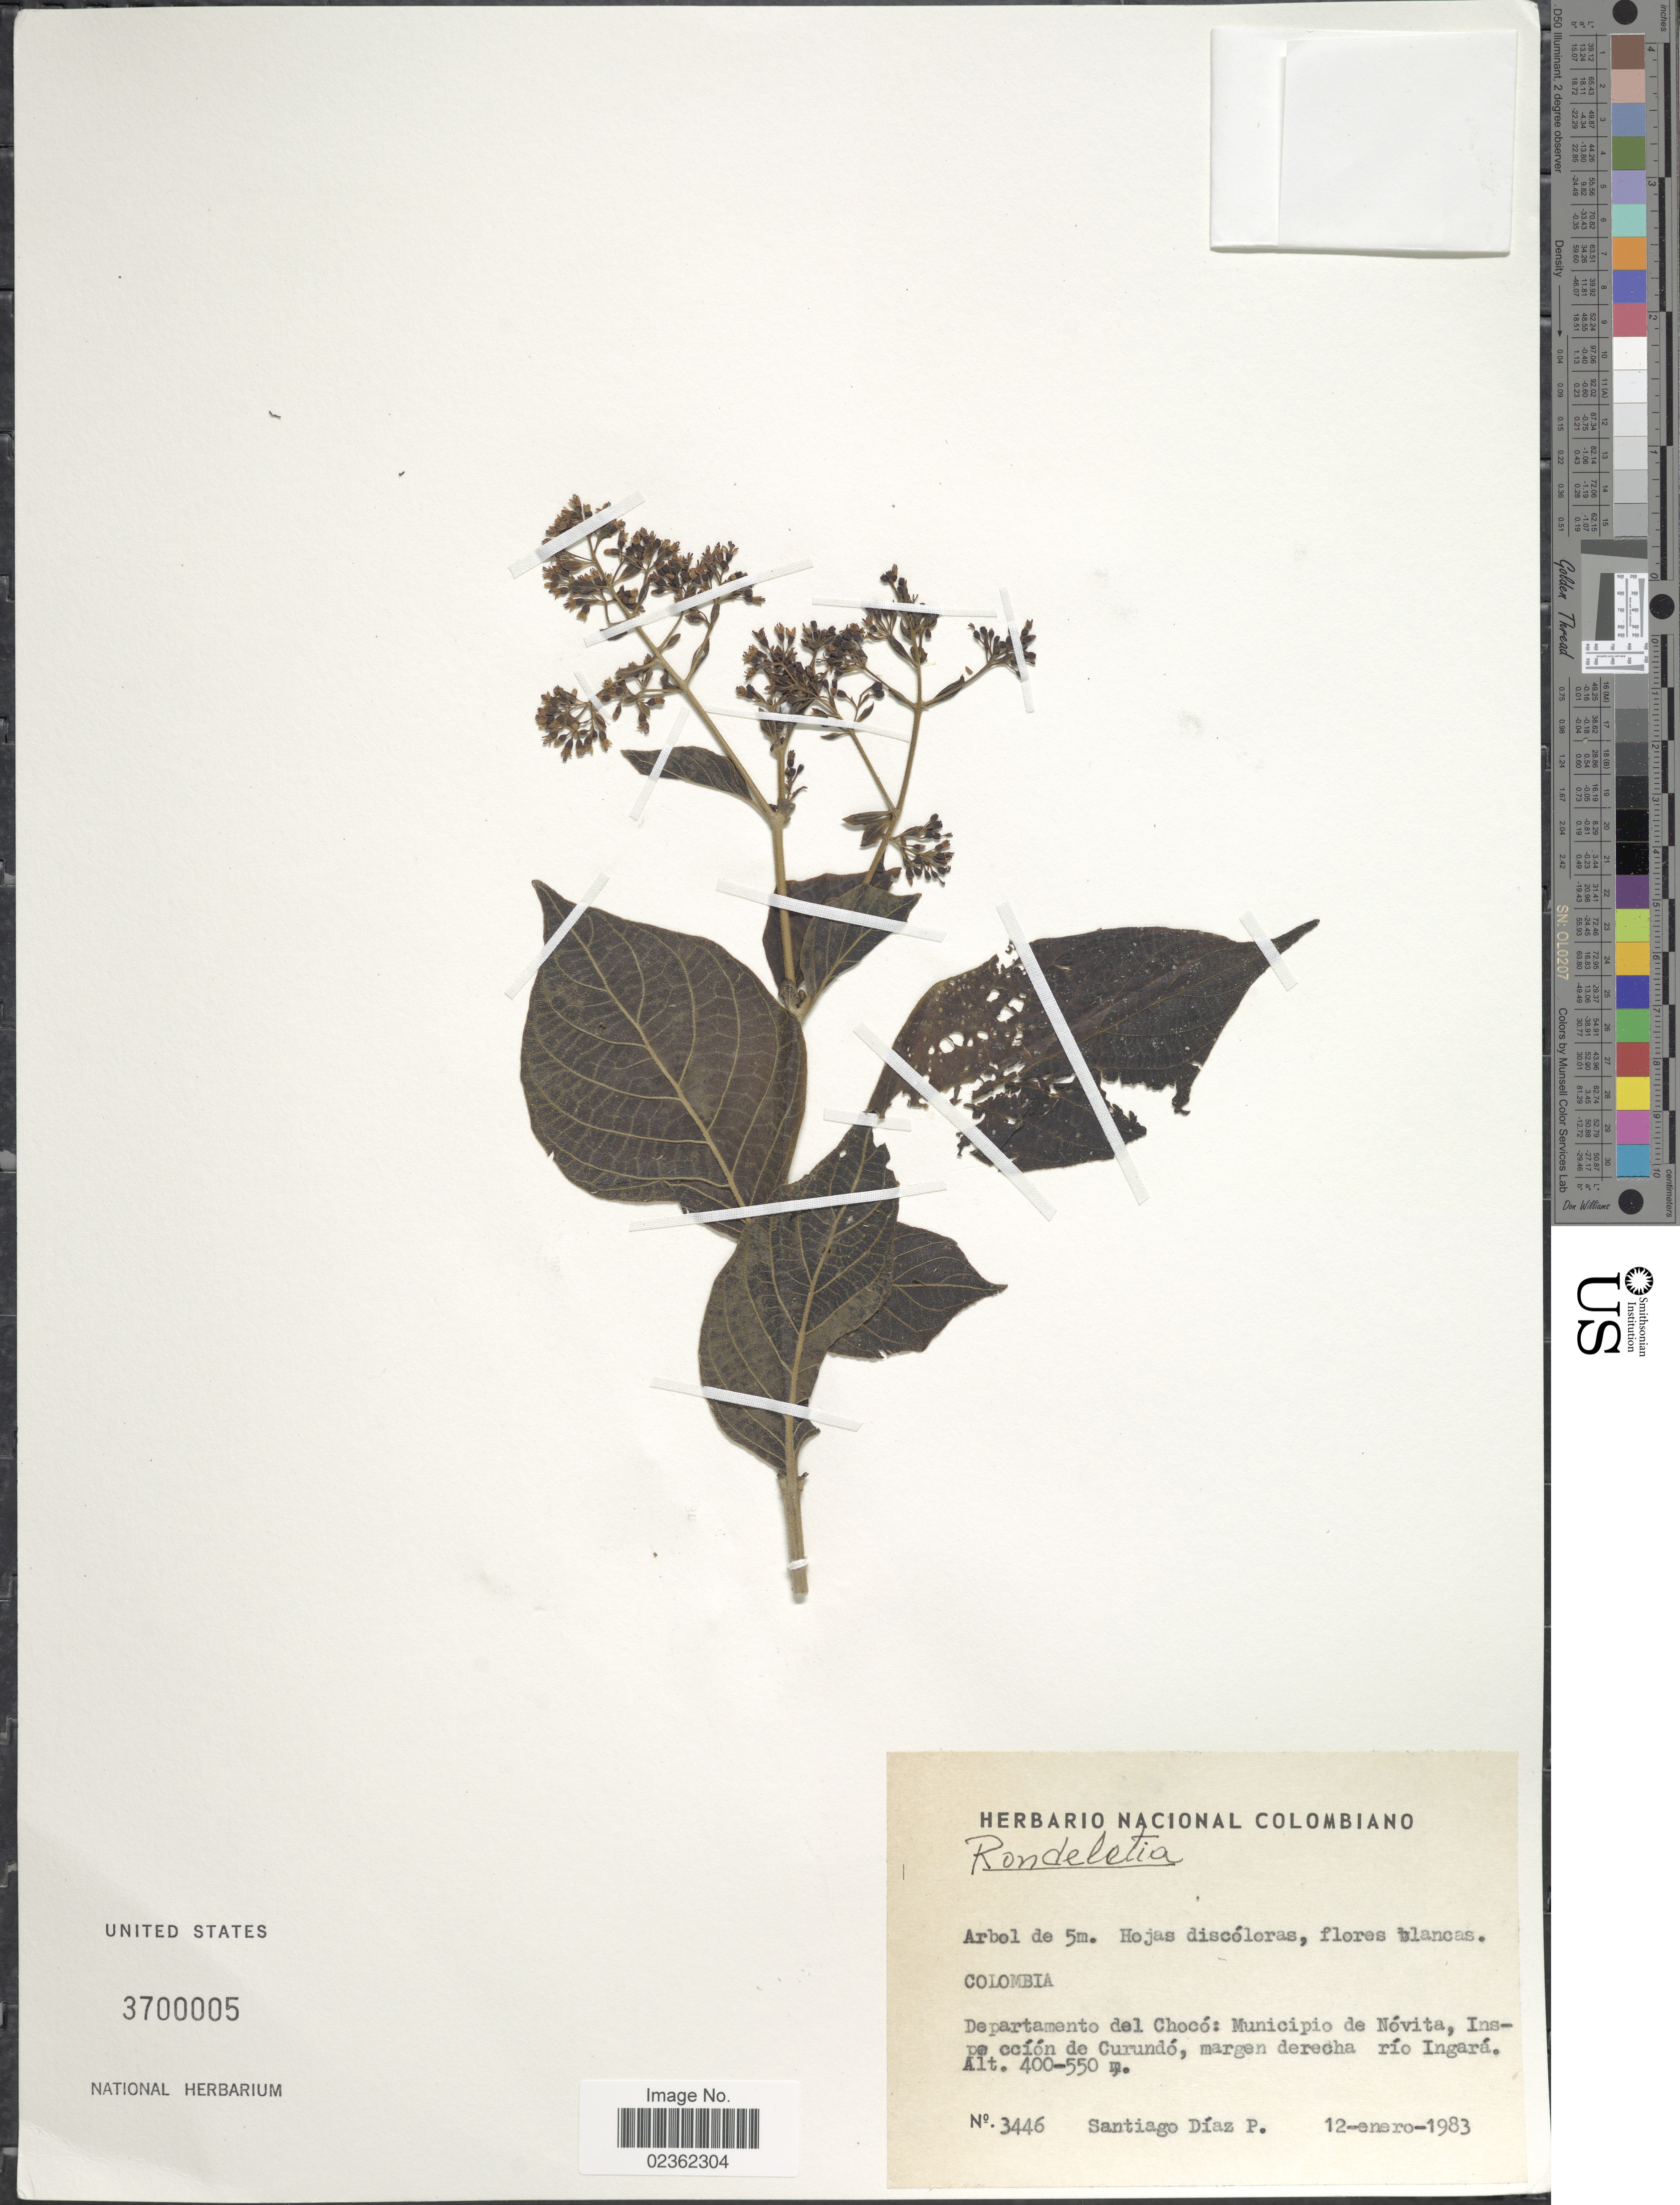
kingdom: Plantae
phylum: Tracheophyta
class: Magnoliopsida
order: Gentianales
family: Rubiaceae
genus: Rondeletia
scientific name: Rondeletia sp.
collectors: S. Díaz Píedrahíta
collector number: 3446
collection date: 1983-01-12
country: Colombia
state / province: Chocó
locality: Municipio de Novita, Inspeccion [interpreted] de Curundo, margen derecha rio Ingara.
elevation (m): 400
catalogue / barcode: US 3700005